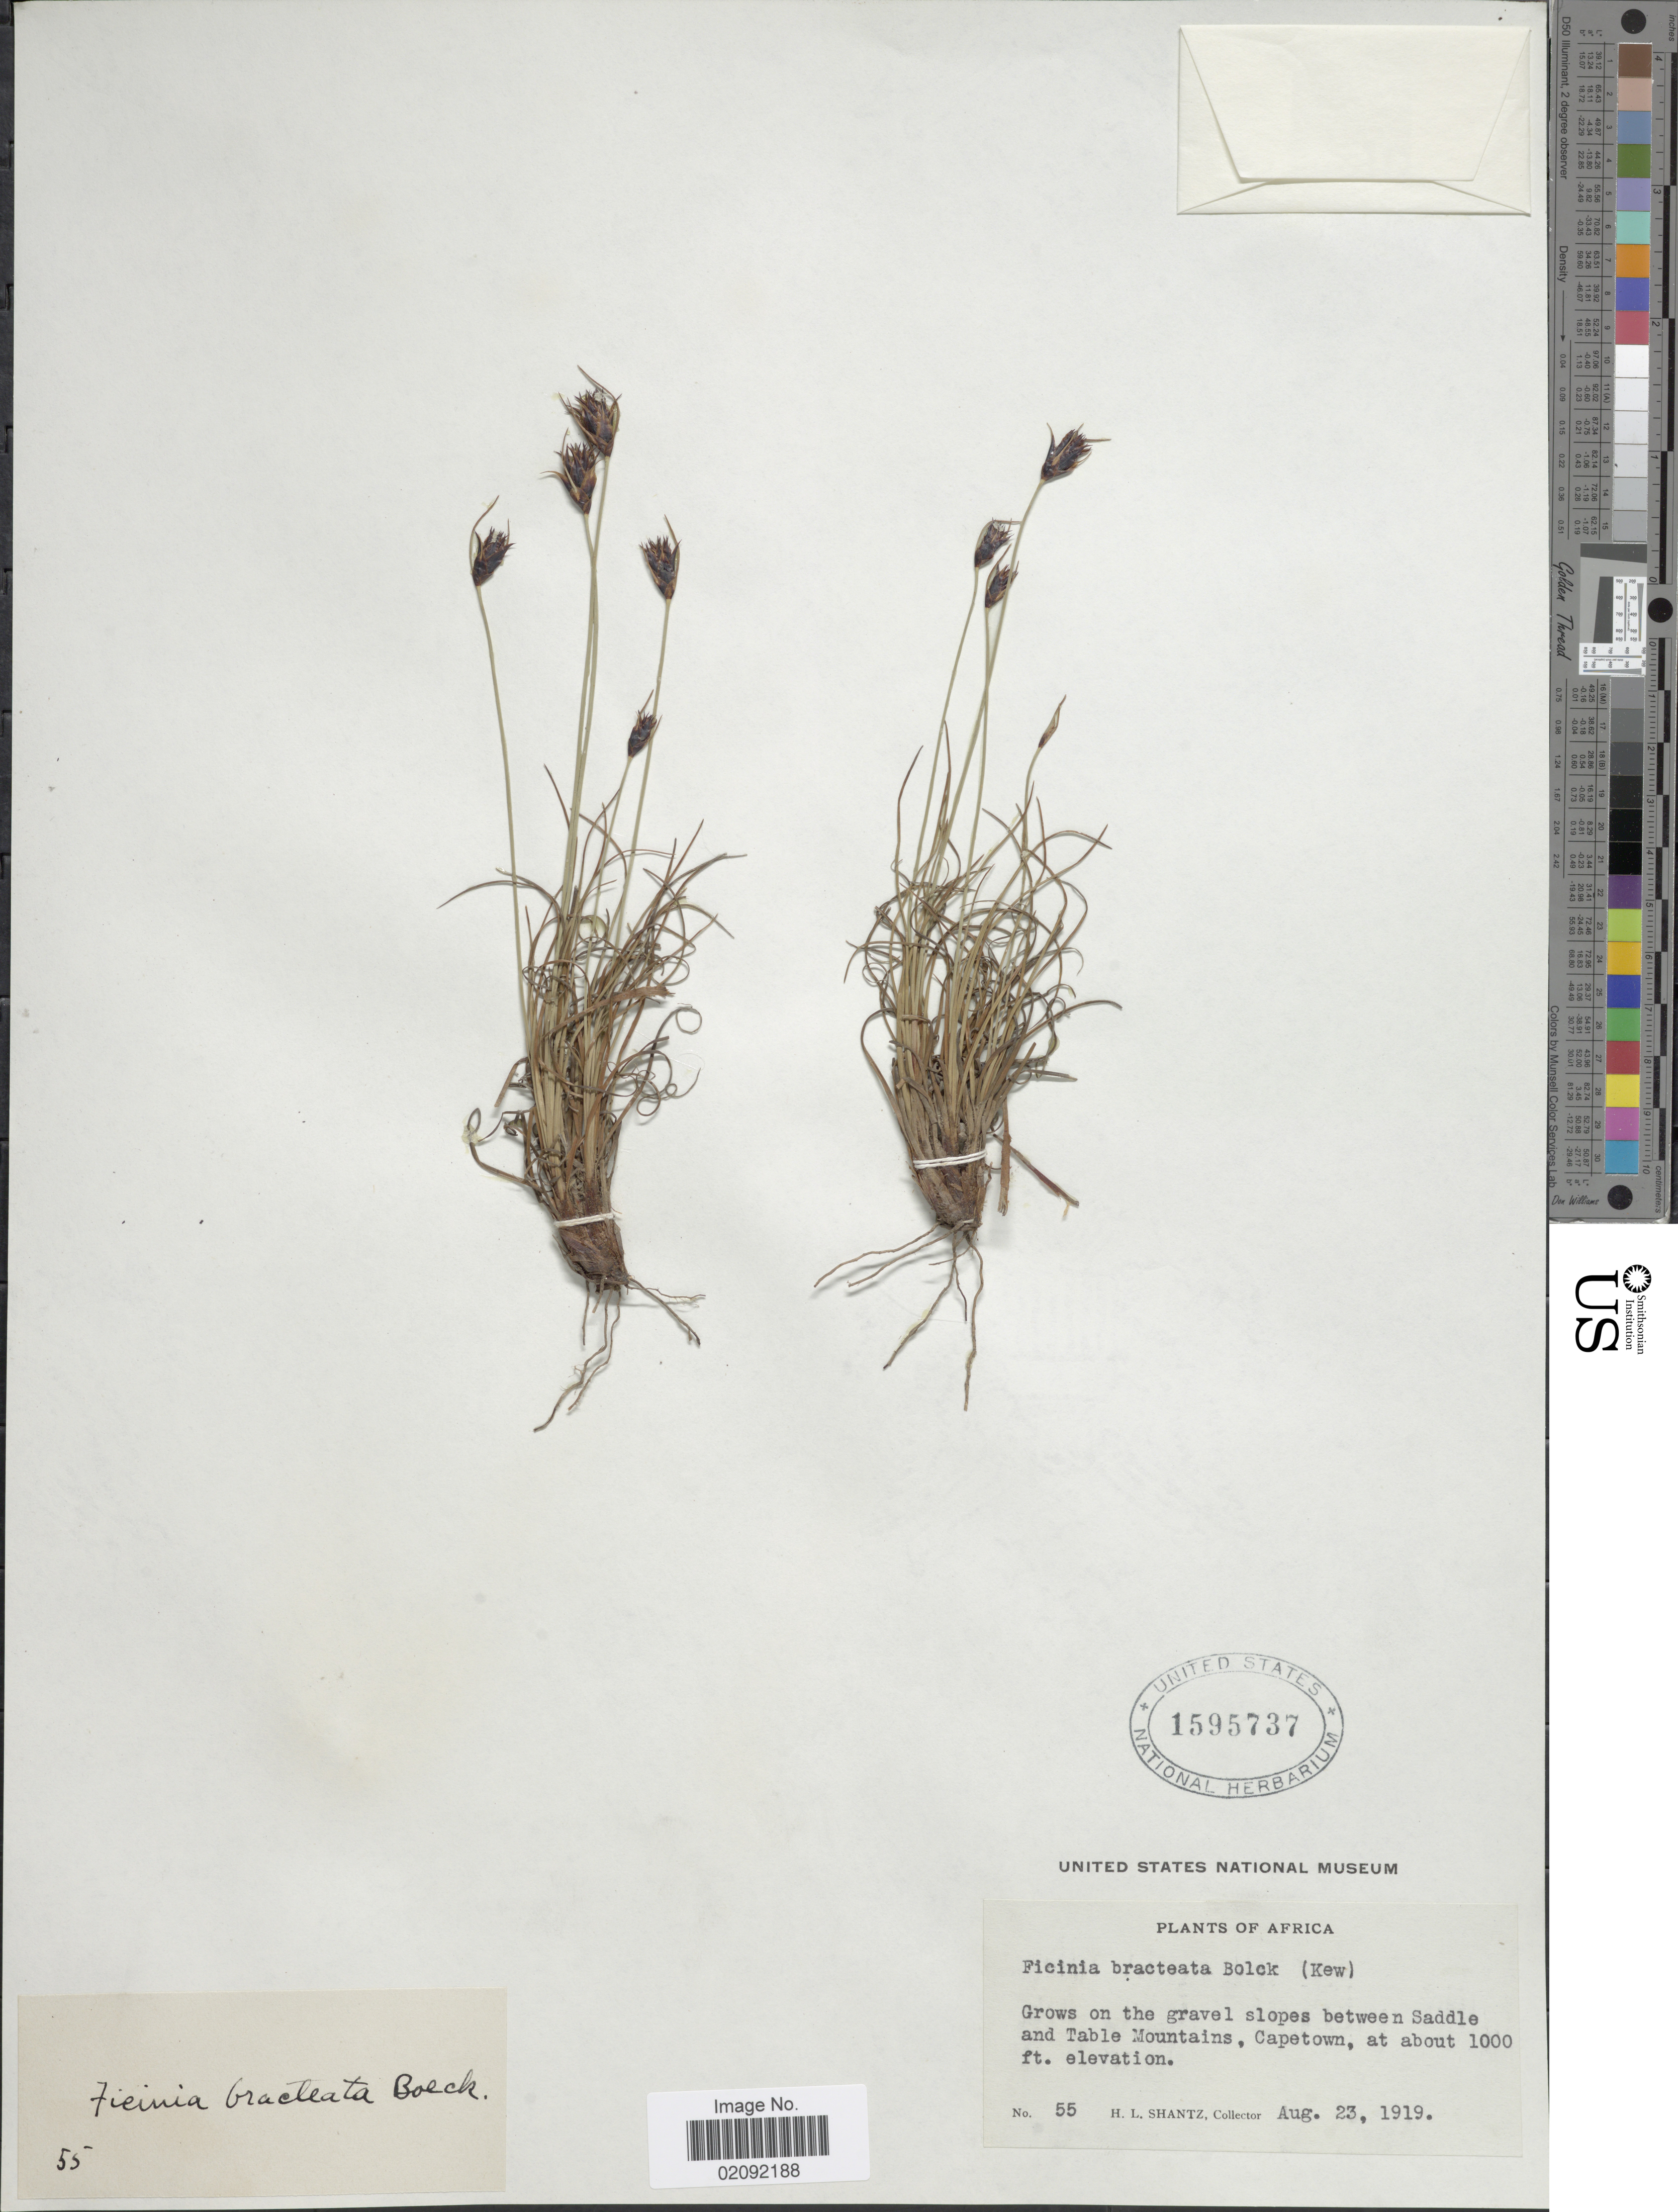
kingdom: Plantae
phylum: Tracheophyta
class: Liliopsida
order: Poales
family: Cyperaceae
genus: Ficinia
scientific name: Ficinia nigrescens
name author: (Schrad.) J. Raynal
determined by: Strong, Mark T., (BOT), Smithsonian Institution - National Museum of Natural History (UNITED STATES)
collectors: H. Shantz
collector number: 55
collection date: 1919-08-23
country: South Africa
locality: Africa, Grows on the gravel slopes between Saddle and Table Mountains, Capetown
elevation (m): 305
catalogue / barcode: US 1595737